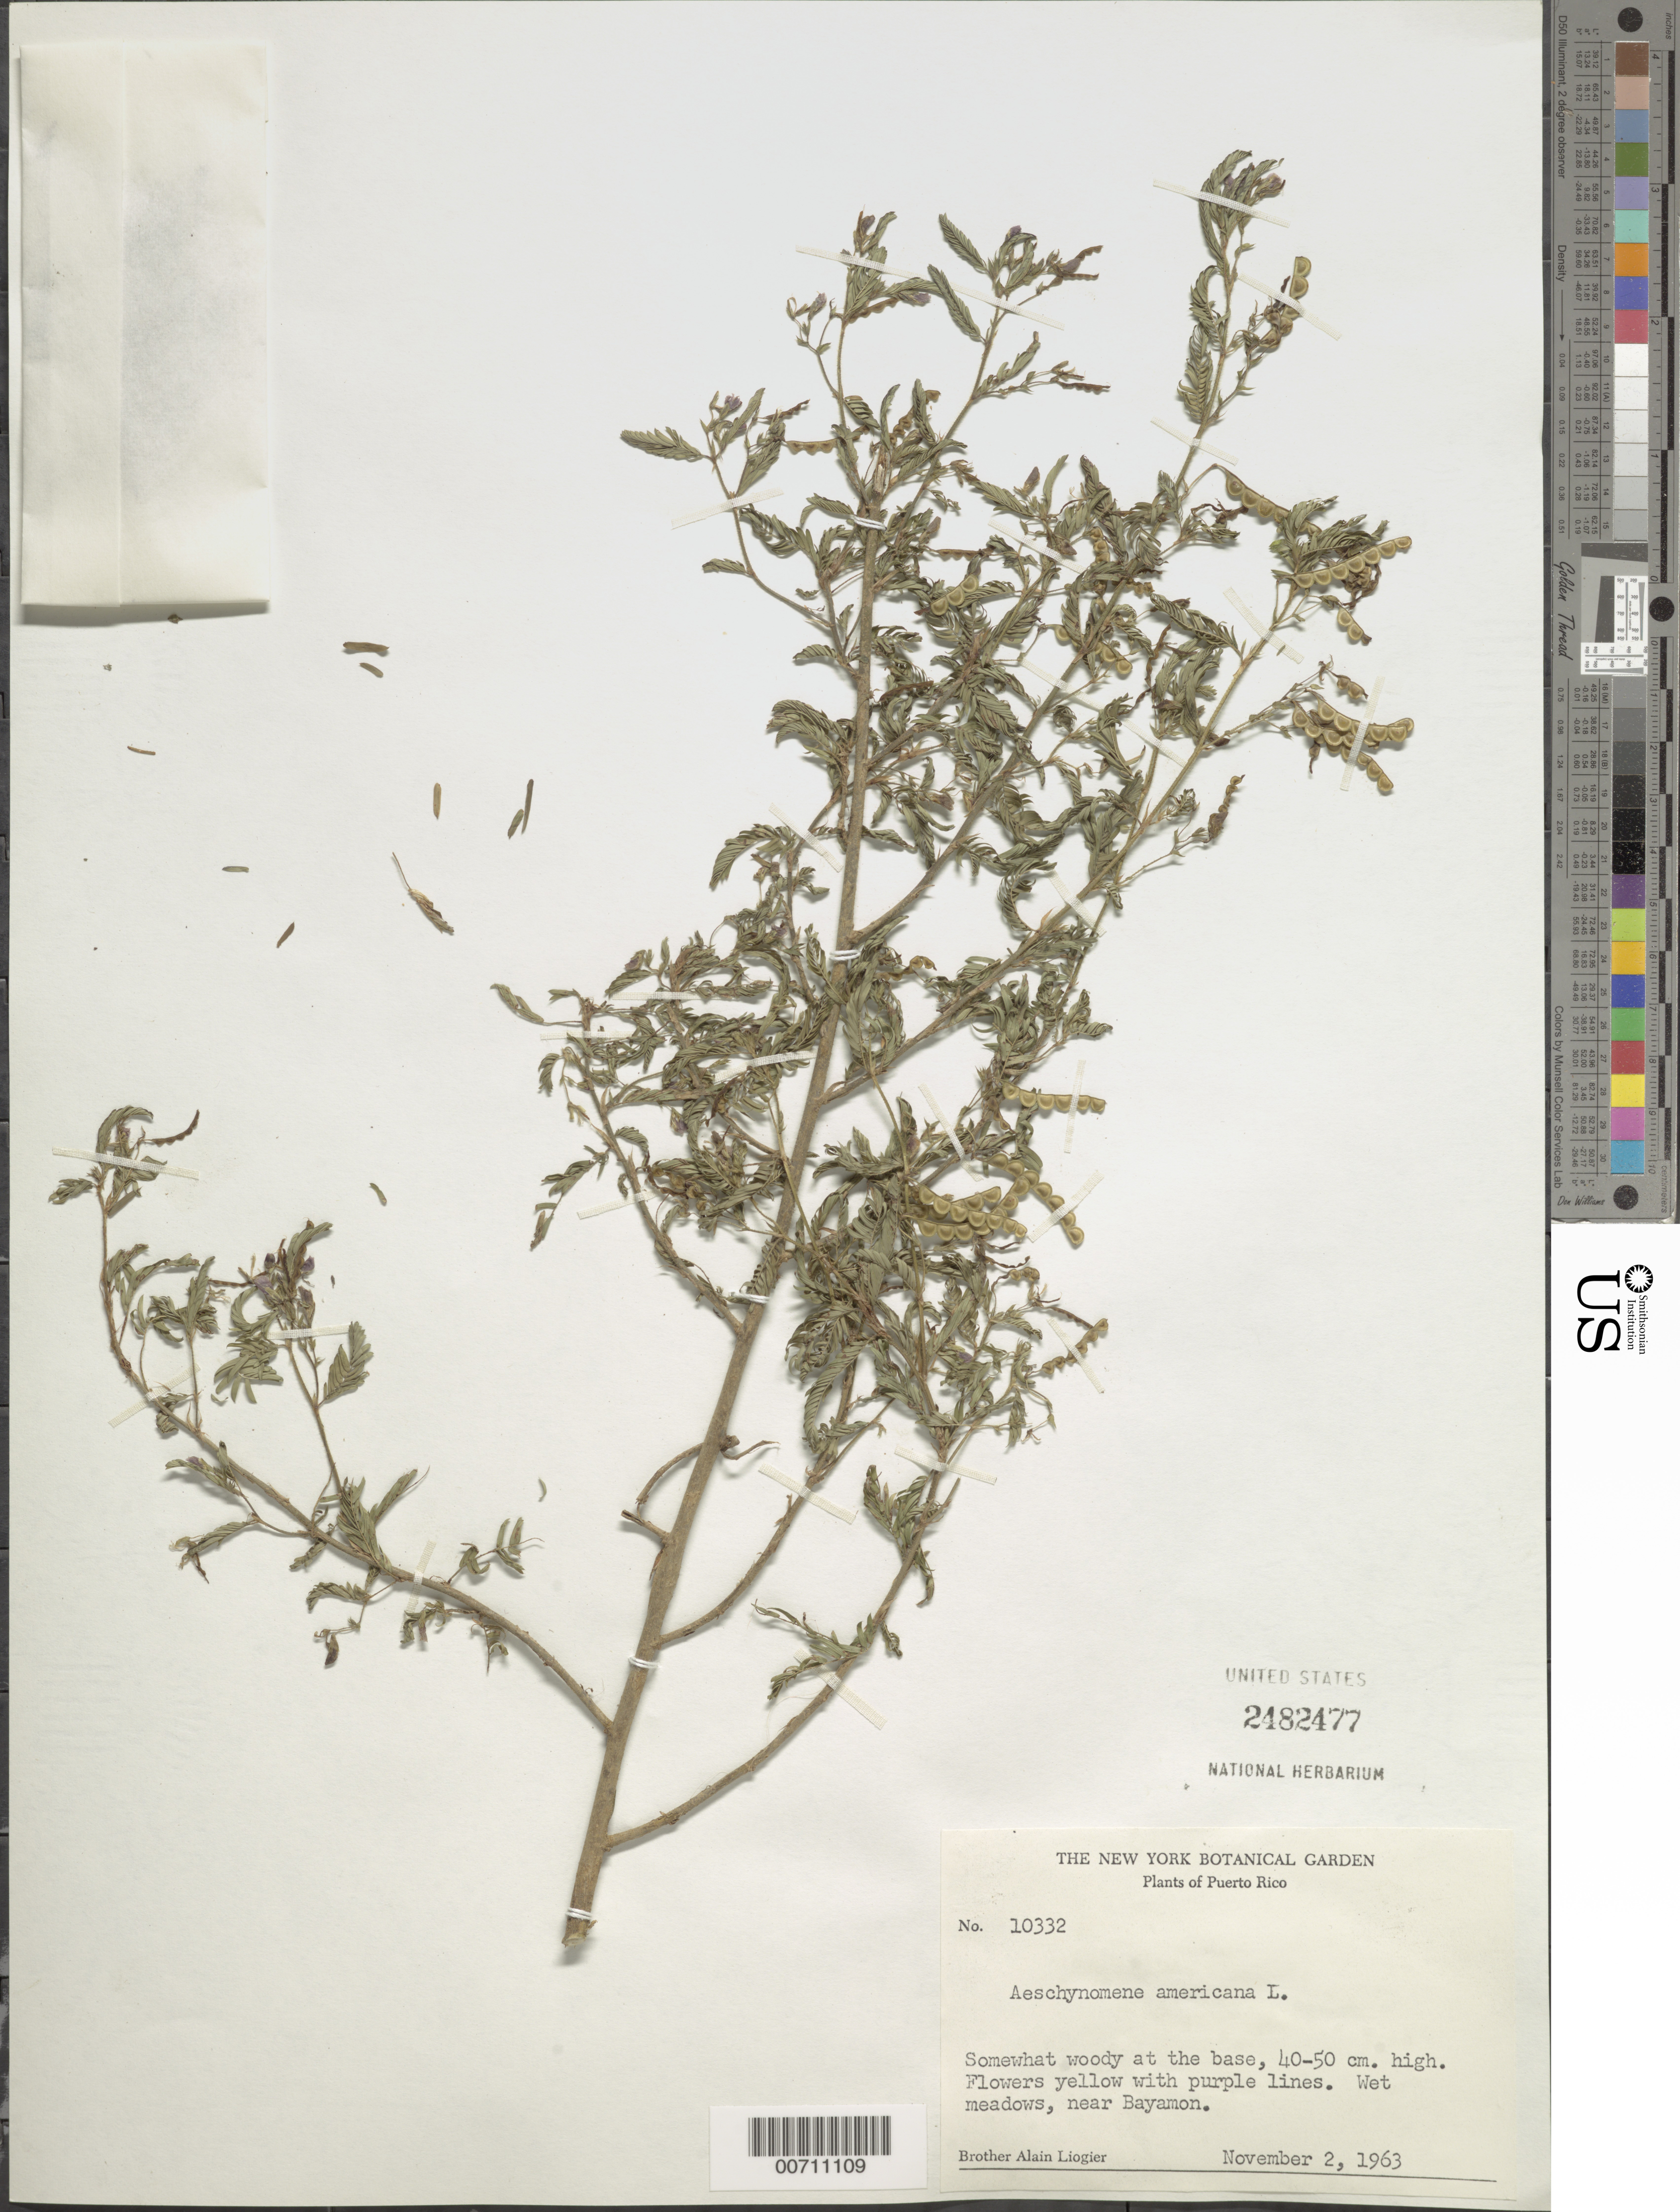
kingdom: Plantae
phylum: Tracheophyta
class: Magnoliopsida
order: Fabales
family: Fabaceae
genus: Aeschynomene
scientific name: Aeschynomene americana var. americana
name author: L.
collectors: A. H. Liogier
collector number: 10332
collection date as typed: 02 Nov 1963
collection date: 1963-11-02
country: Puerto Rico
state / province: Bayamon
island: Greater Antilles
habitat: Wet meadows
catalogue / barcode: US 2482477